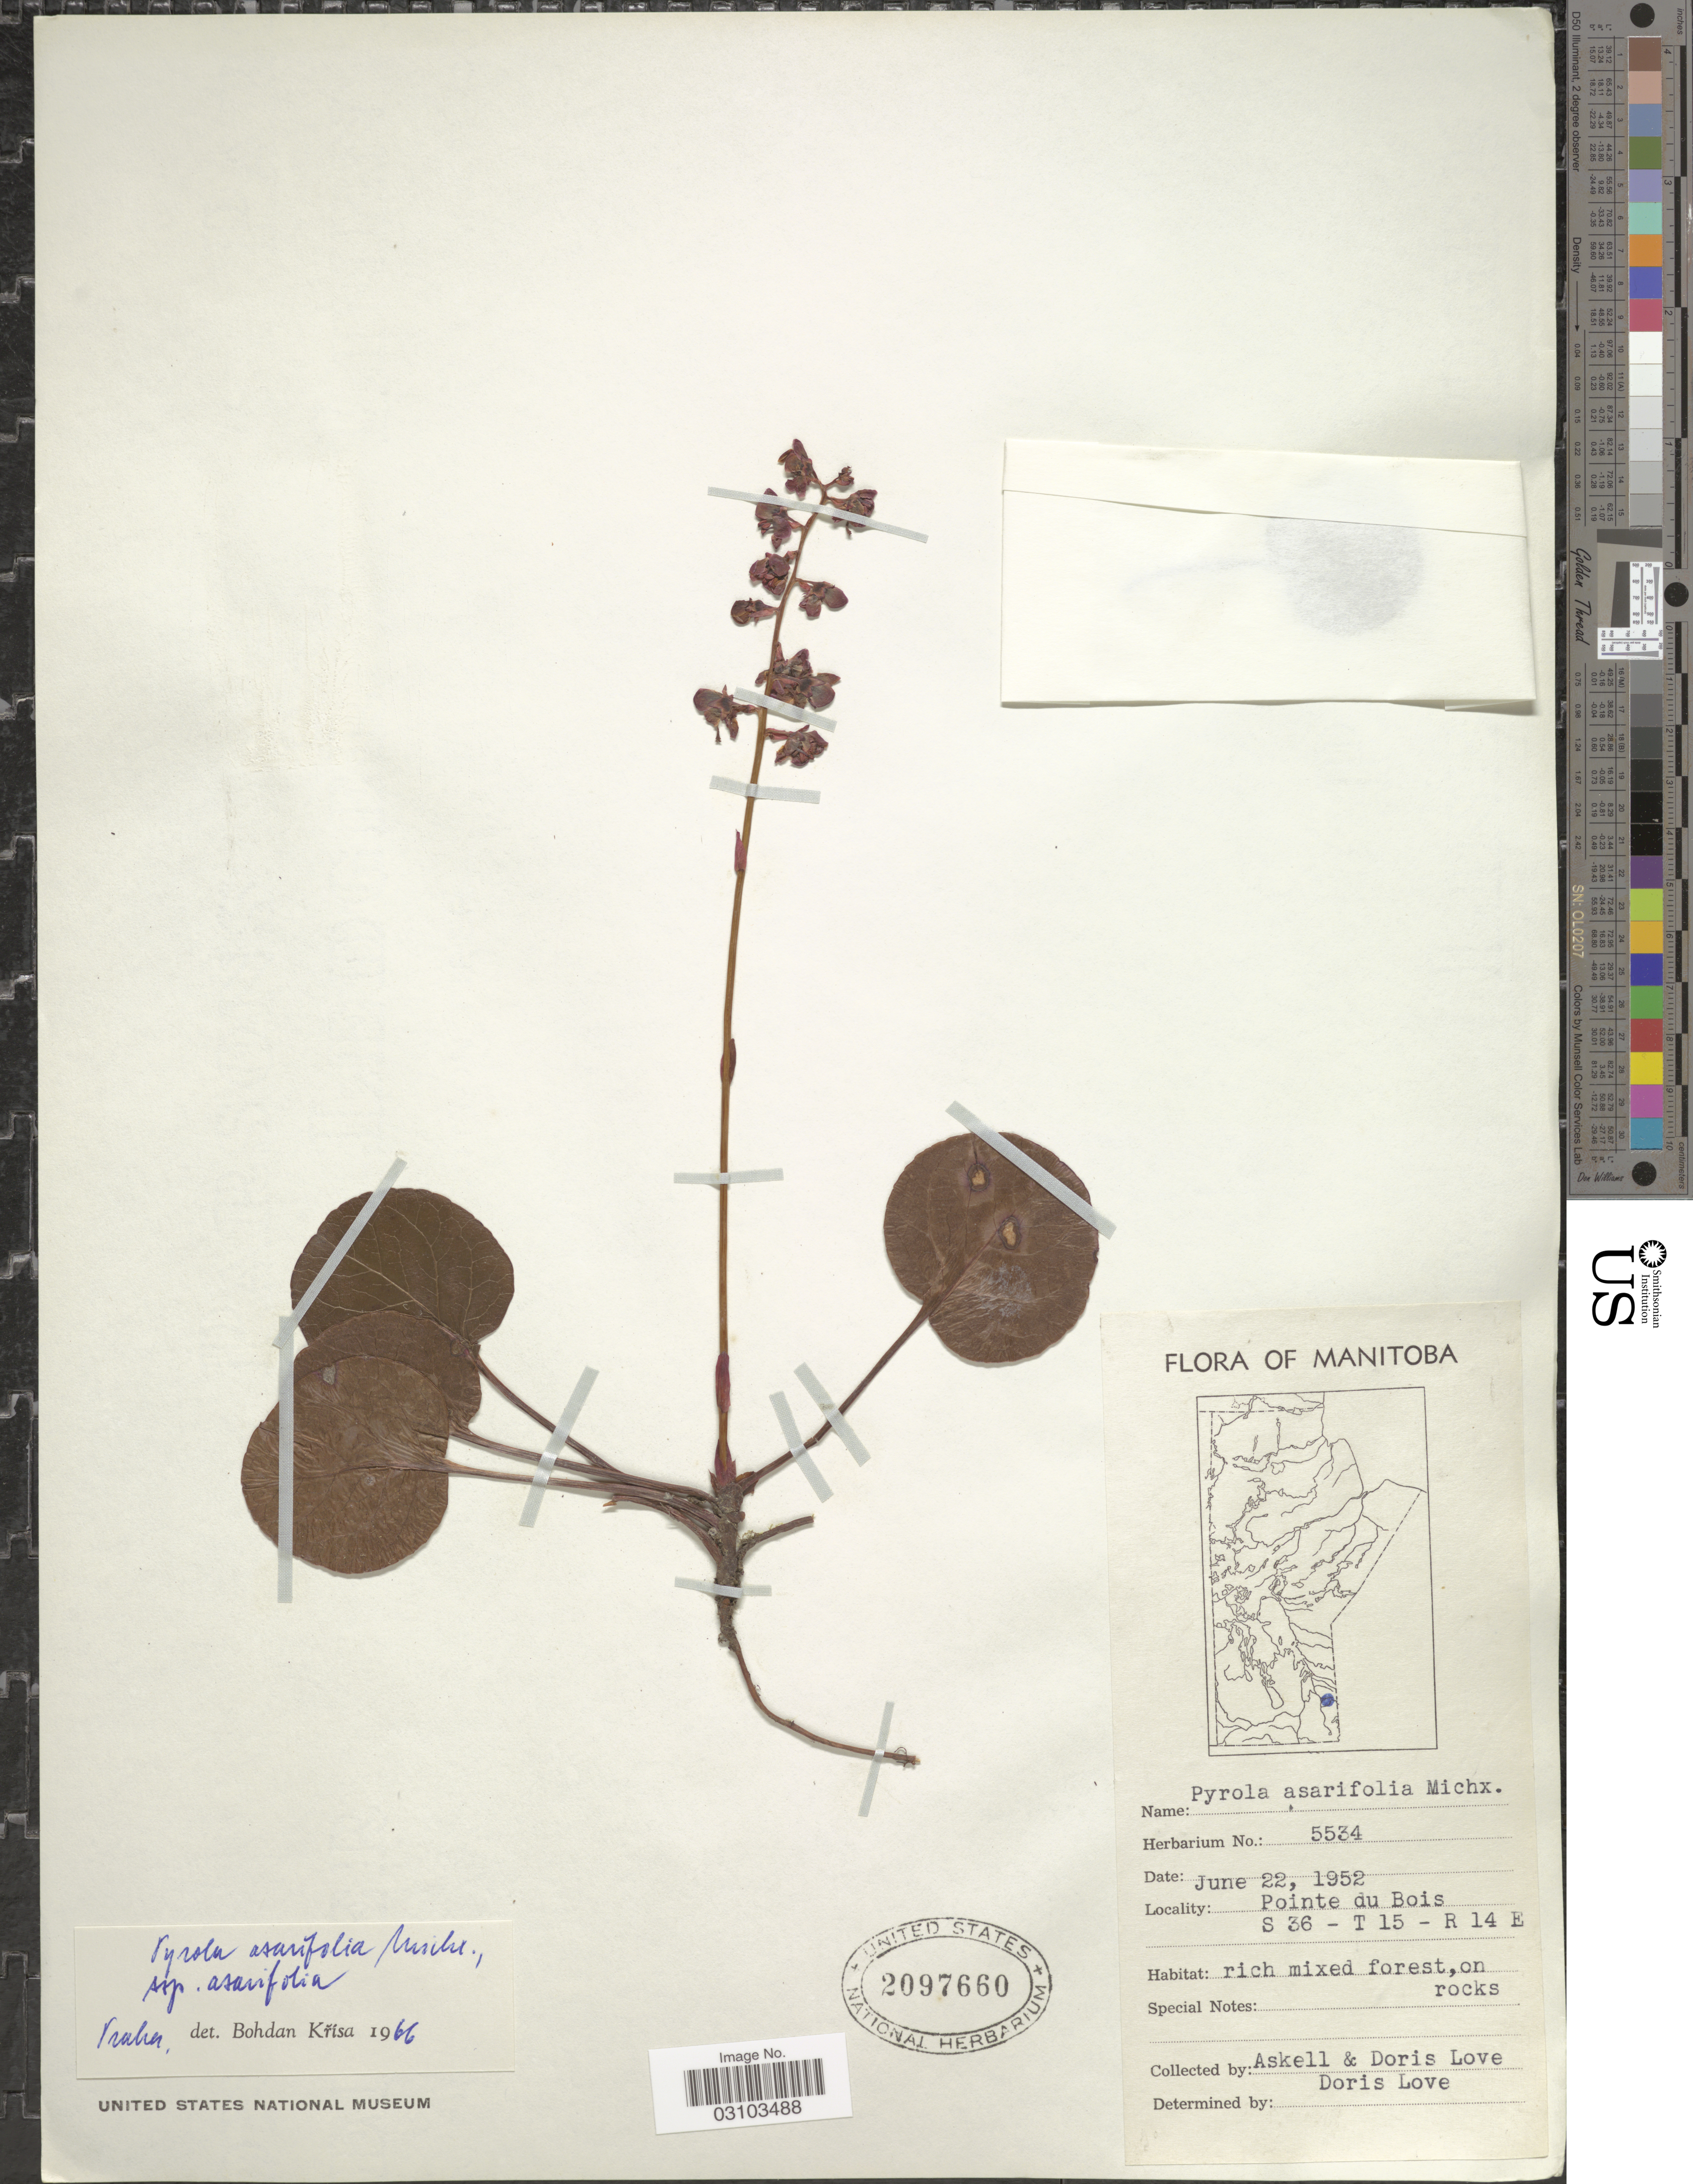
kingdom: Plantae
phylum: Tracheophyta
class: Magnoliopsida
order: Ericales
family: Ericaceae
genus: Pyrola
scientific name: Pyrola asarifolia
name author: Michx.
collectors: Á. Löve & D. Löve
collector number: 5534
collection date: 1952-06-22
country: Canada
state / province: Manitoba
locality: Pointe du Bois, S36 - T 15 - R 14 E.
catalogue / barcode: US 2097660